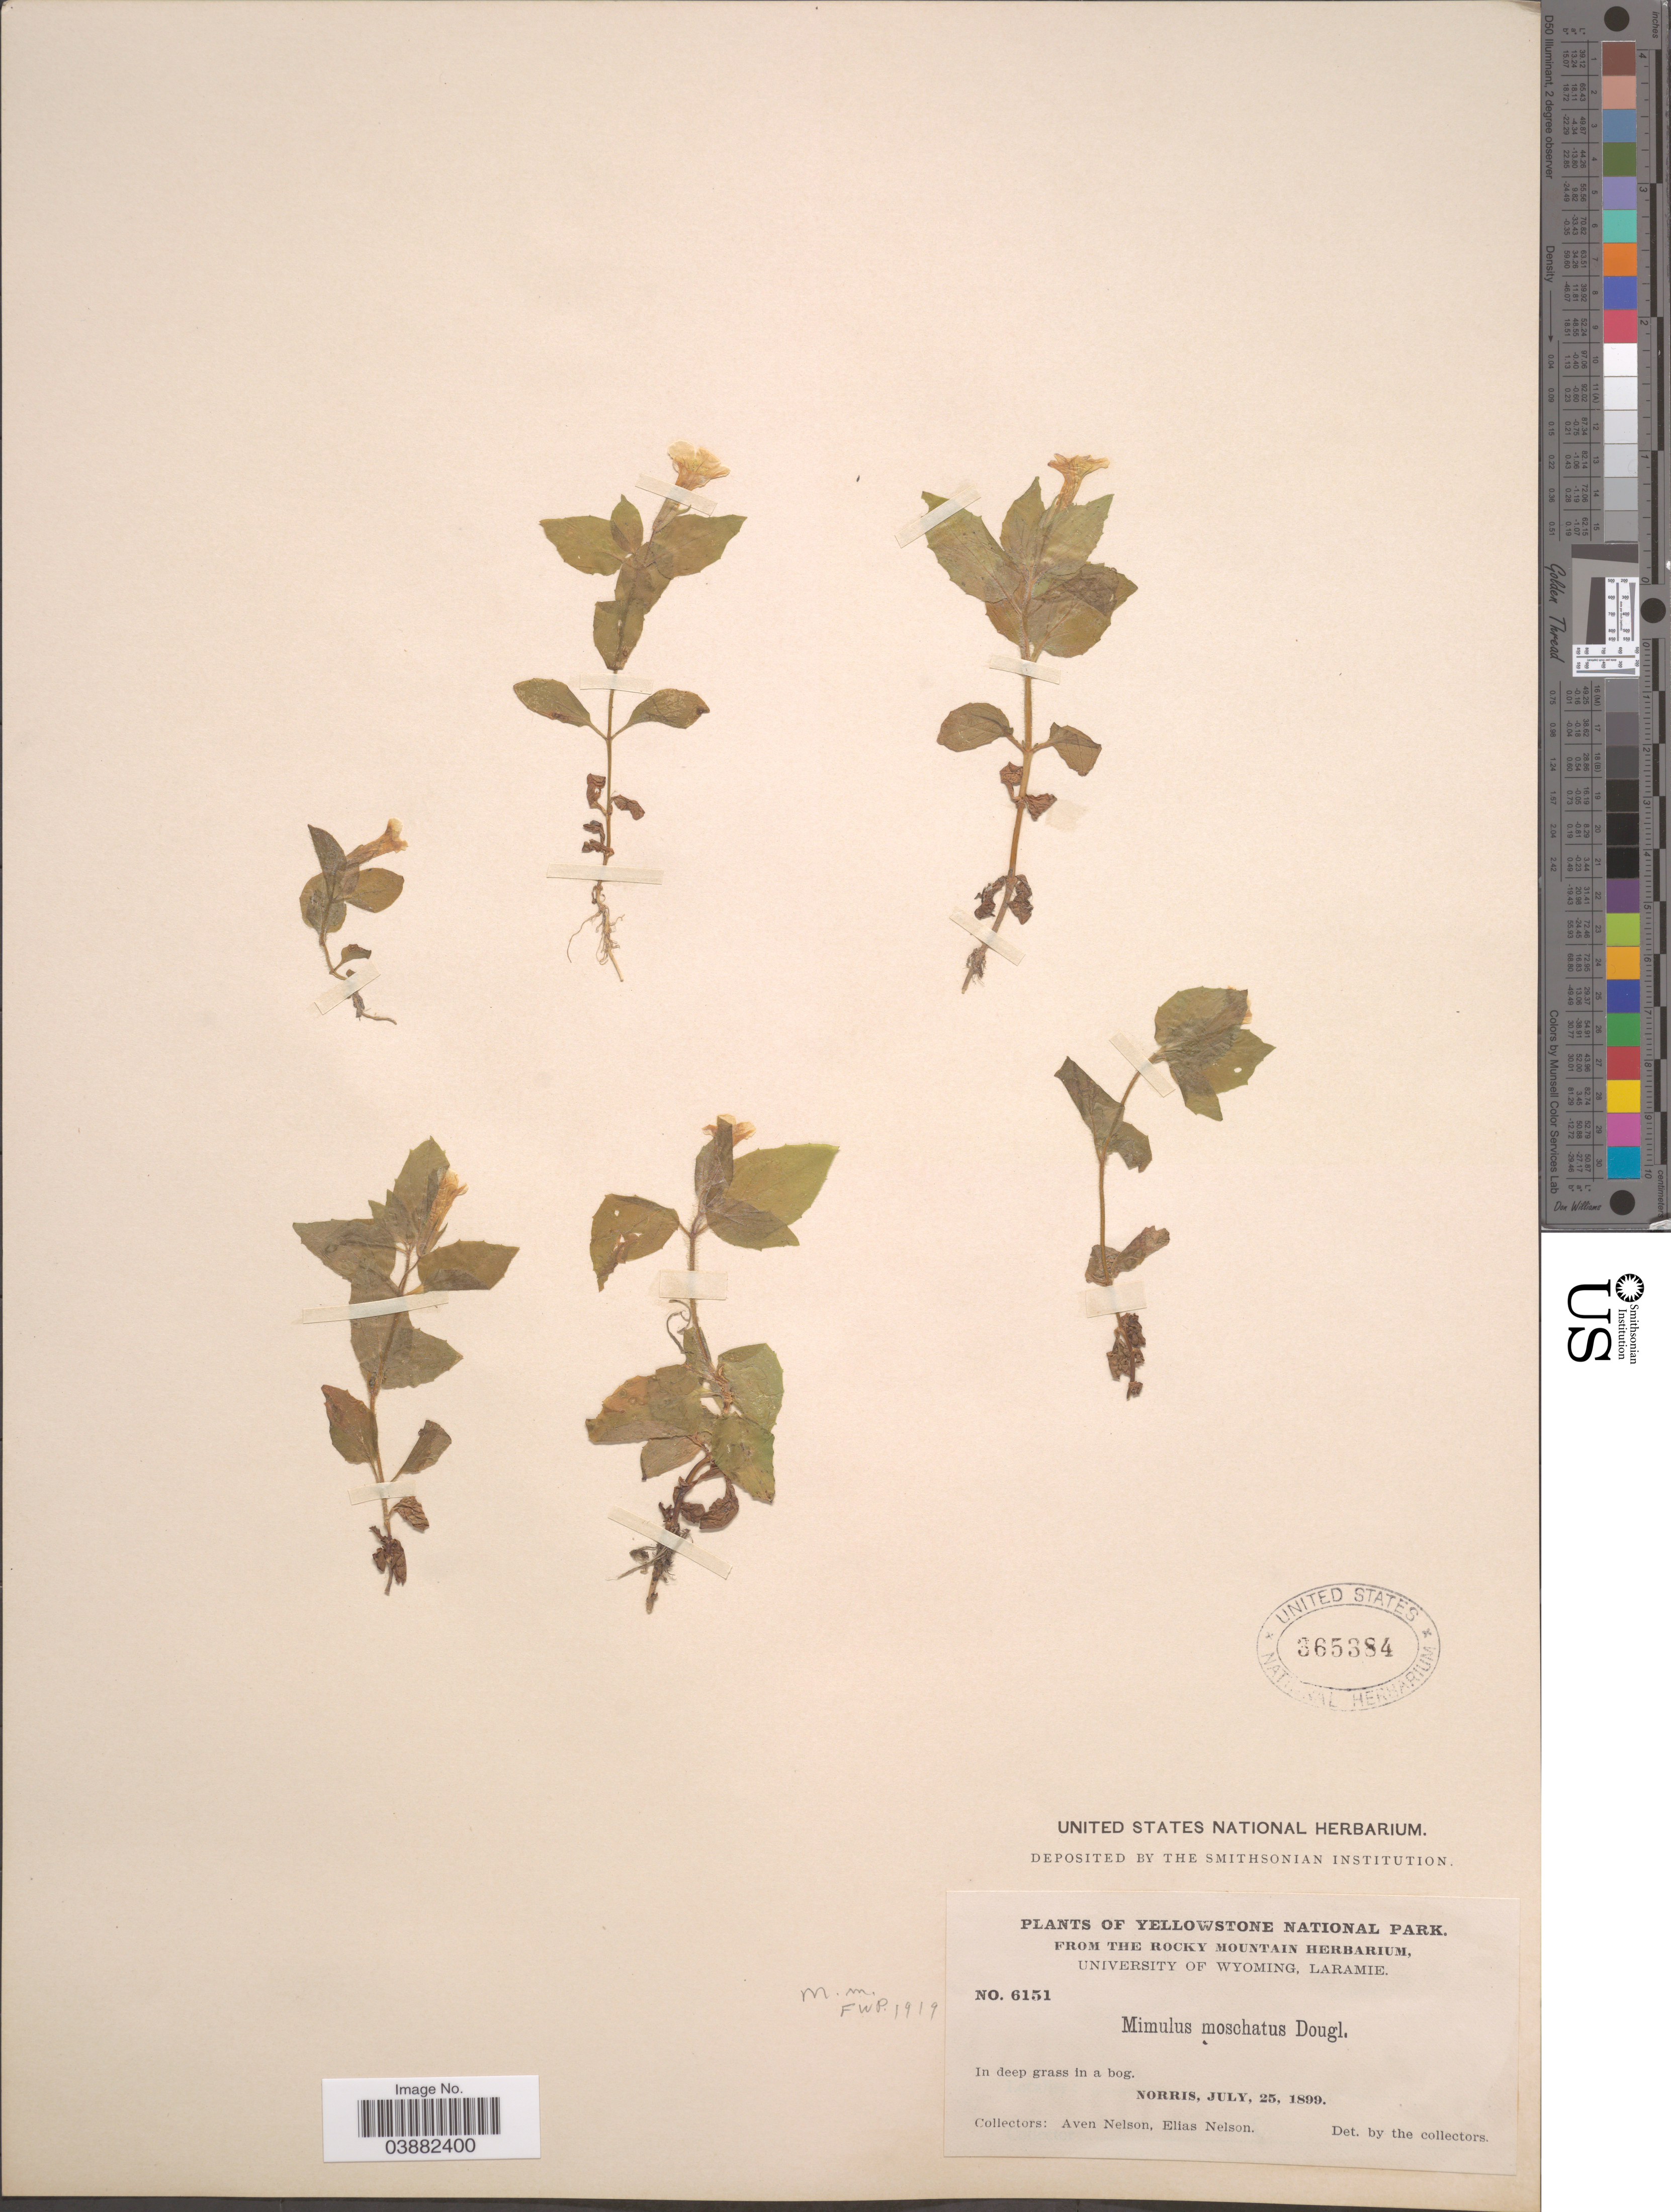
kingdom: Plantae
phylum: Tracheophyta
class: Magnoliopsida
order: Lamiales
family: Phrymaceae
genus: Mimulus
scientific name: Mimulus moschatus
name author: Douglas ex Lindl.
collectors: A. Nelson & E. Nelson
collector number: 6151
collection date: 1899-07-25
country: United States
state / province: Wyoming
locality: Yellowstone National Park. Norris.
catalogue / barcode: US 365384